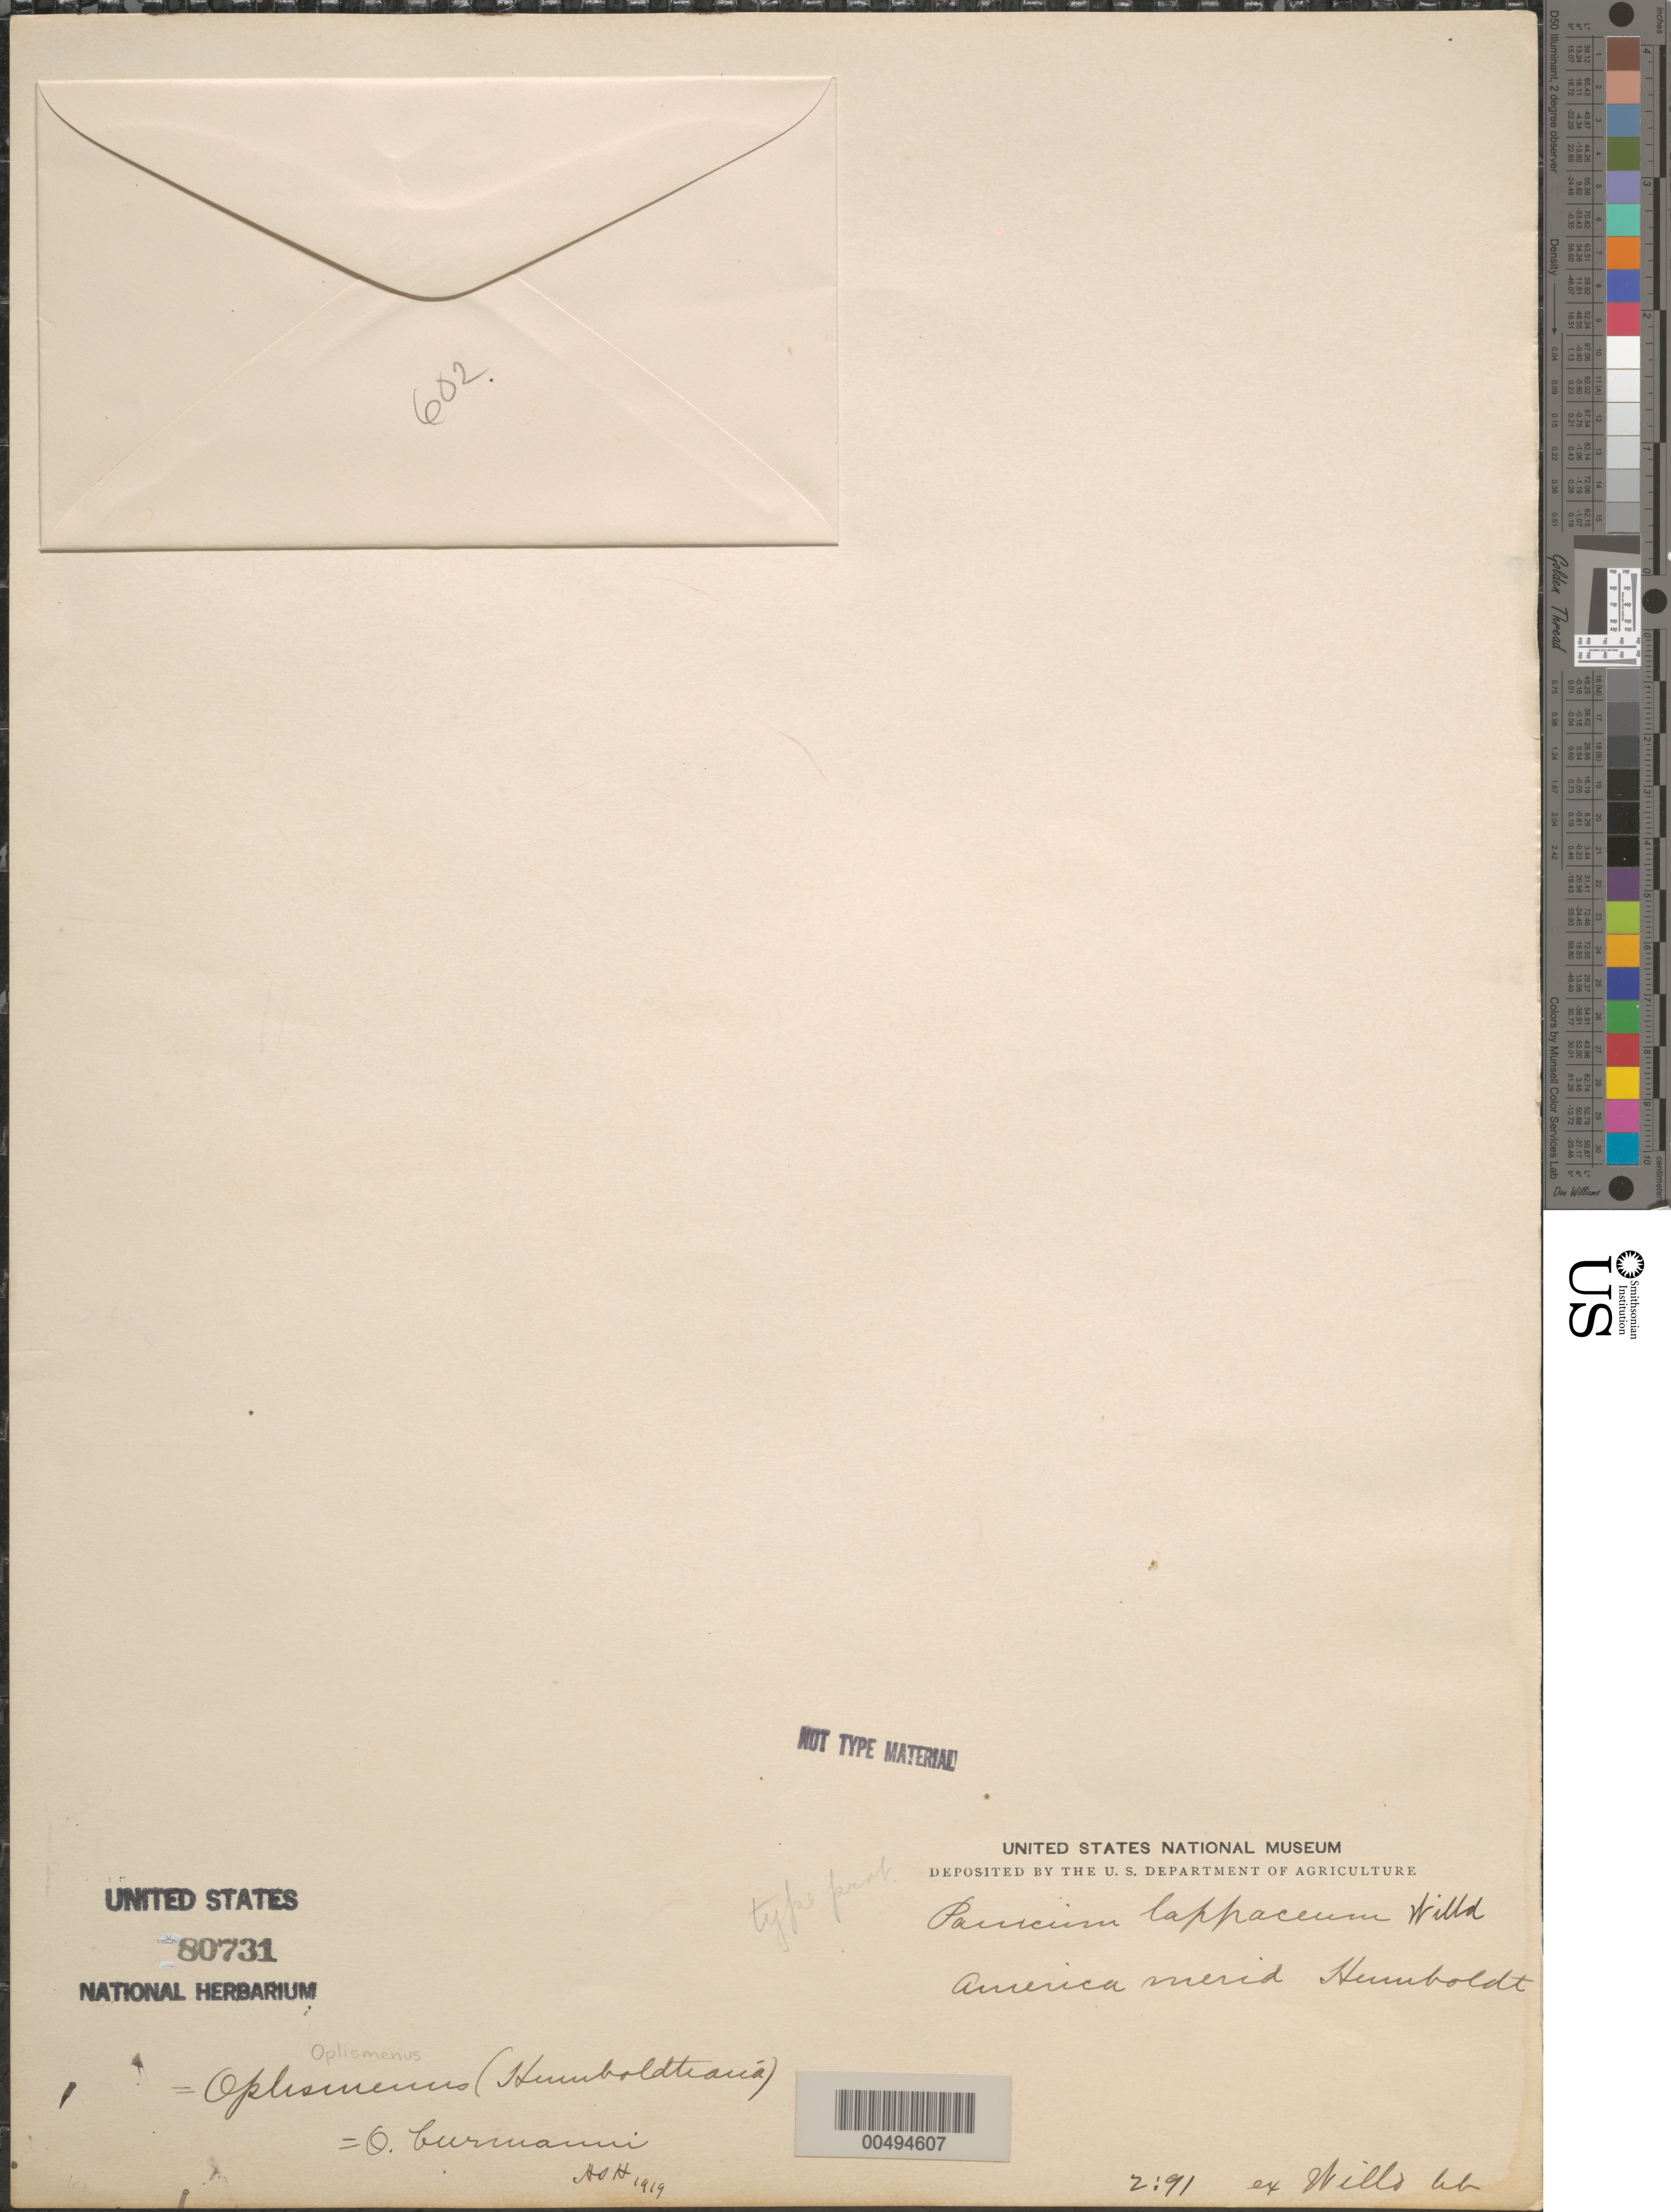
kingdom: Plantae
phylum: Tracheophyta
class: Liliopsida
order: Poales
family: Poaceae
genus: Oplismenus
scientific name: Oplismenus burmannii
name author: (Retz.) P. Beauv.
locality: "America Merid"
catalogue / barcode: US 80731